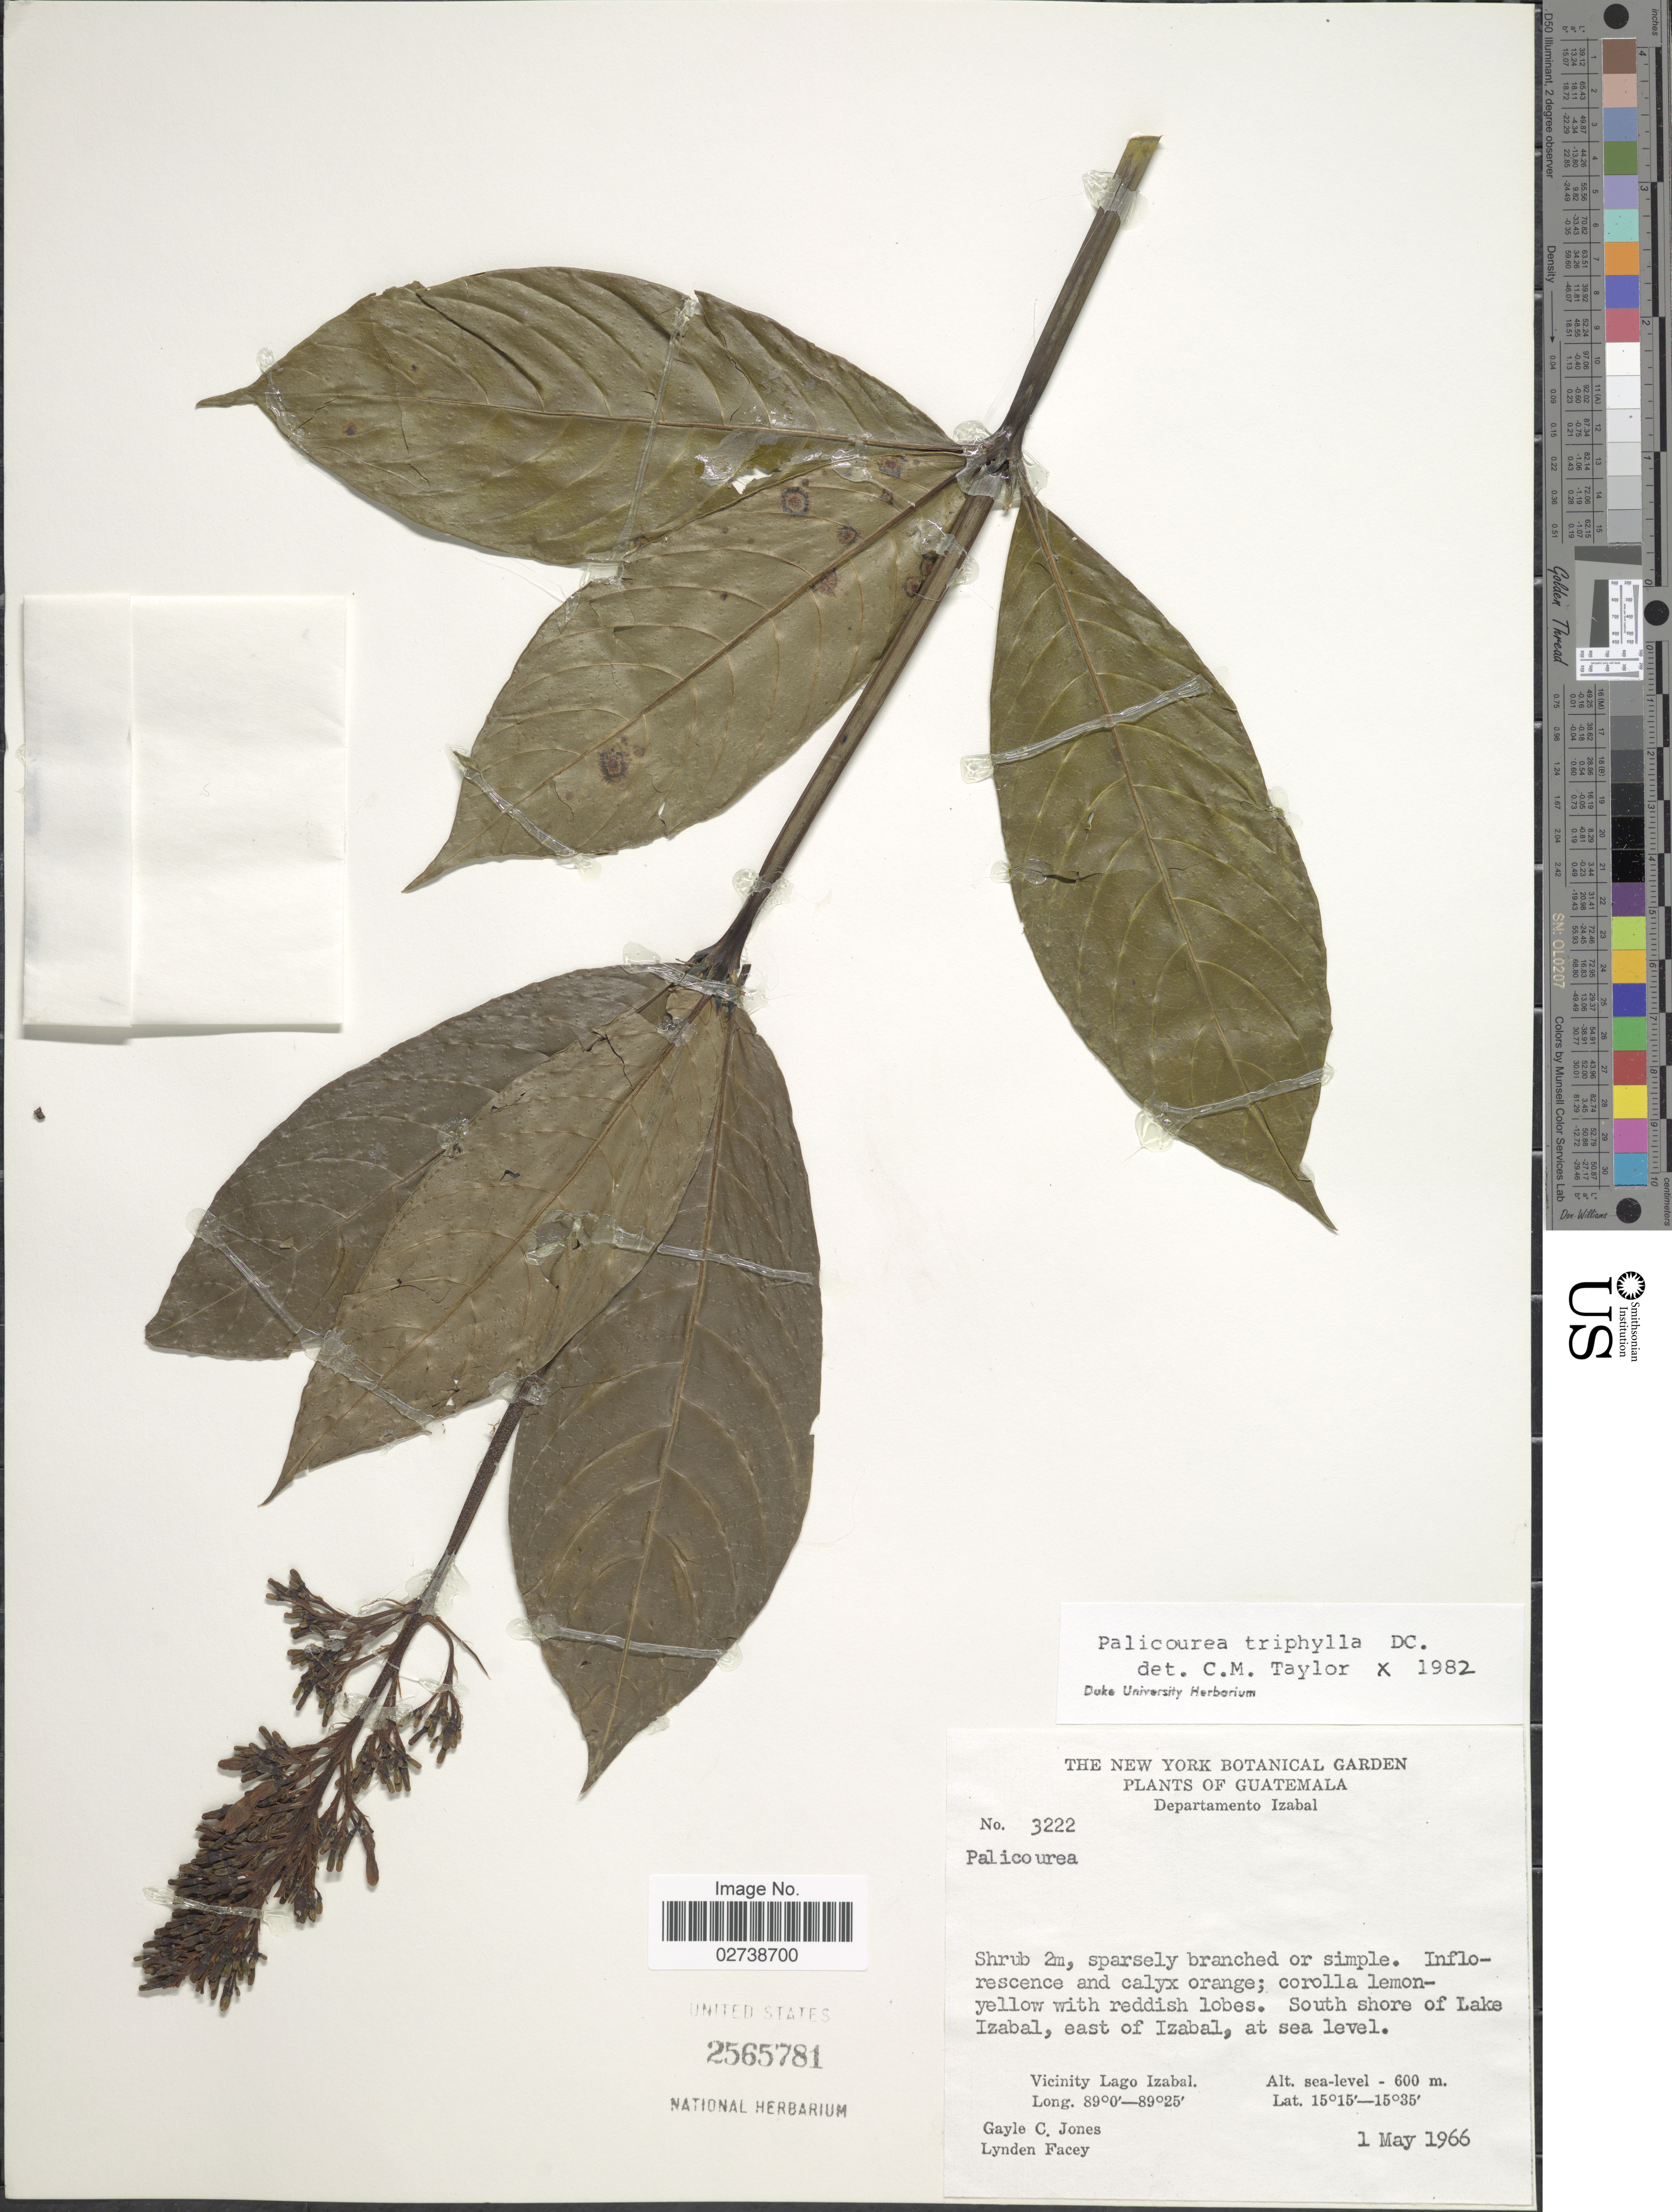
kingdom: Plantae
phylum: Tracheophyta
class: Magnoliopsida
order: Gentianales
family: Rubiaceae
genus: Palicourea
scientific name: Palicourea triphylla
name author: DC.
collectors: G. C. Jones & L. Facey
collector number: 3222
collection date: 1966-05-01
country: Guatemala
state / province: Izabal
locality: Departamento Izabal, South shore of Lake Izabal, east of Izabal, Vicinity of Lago Izabal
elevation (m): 0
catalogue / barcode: US 2565781